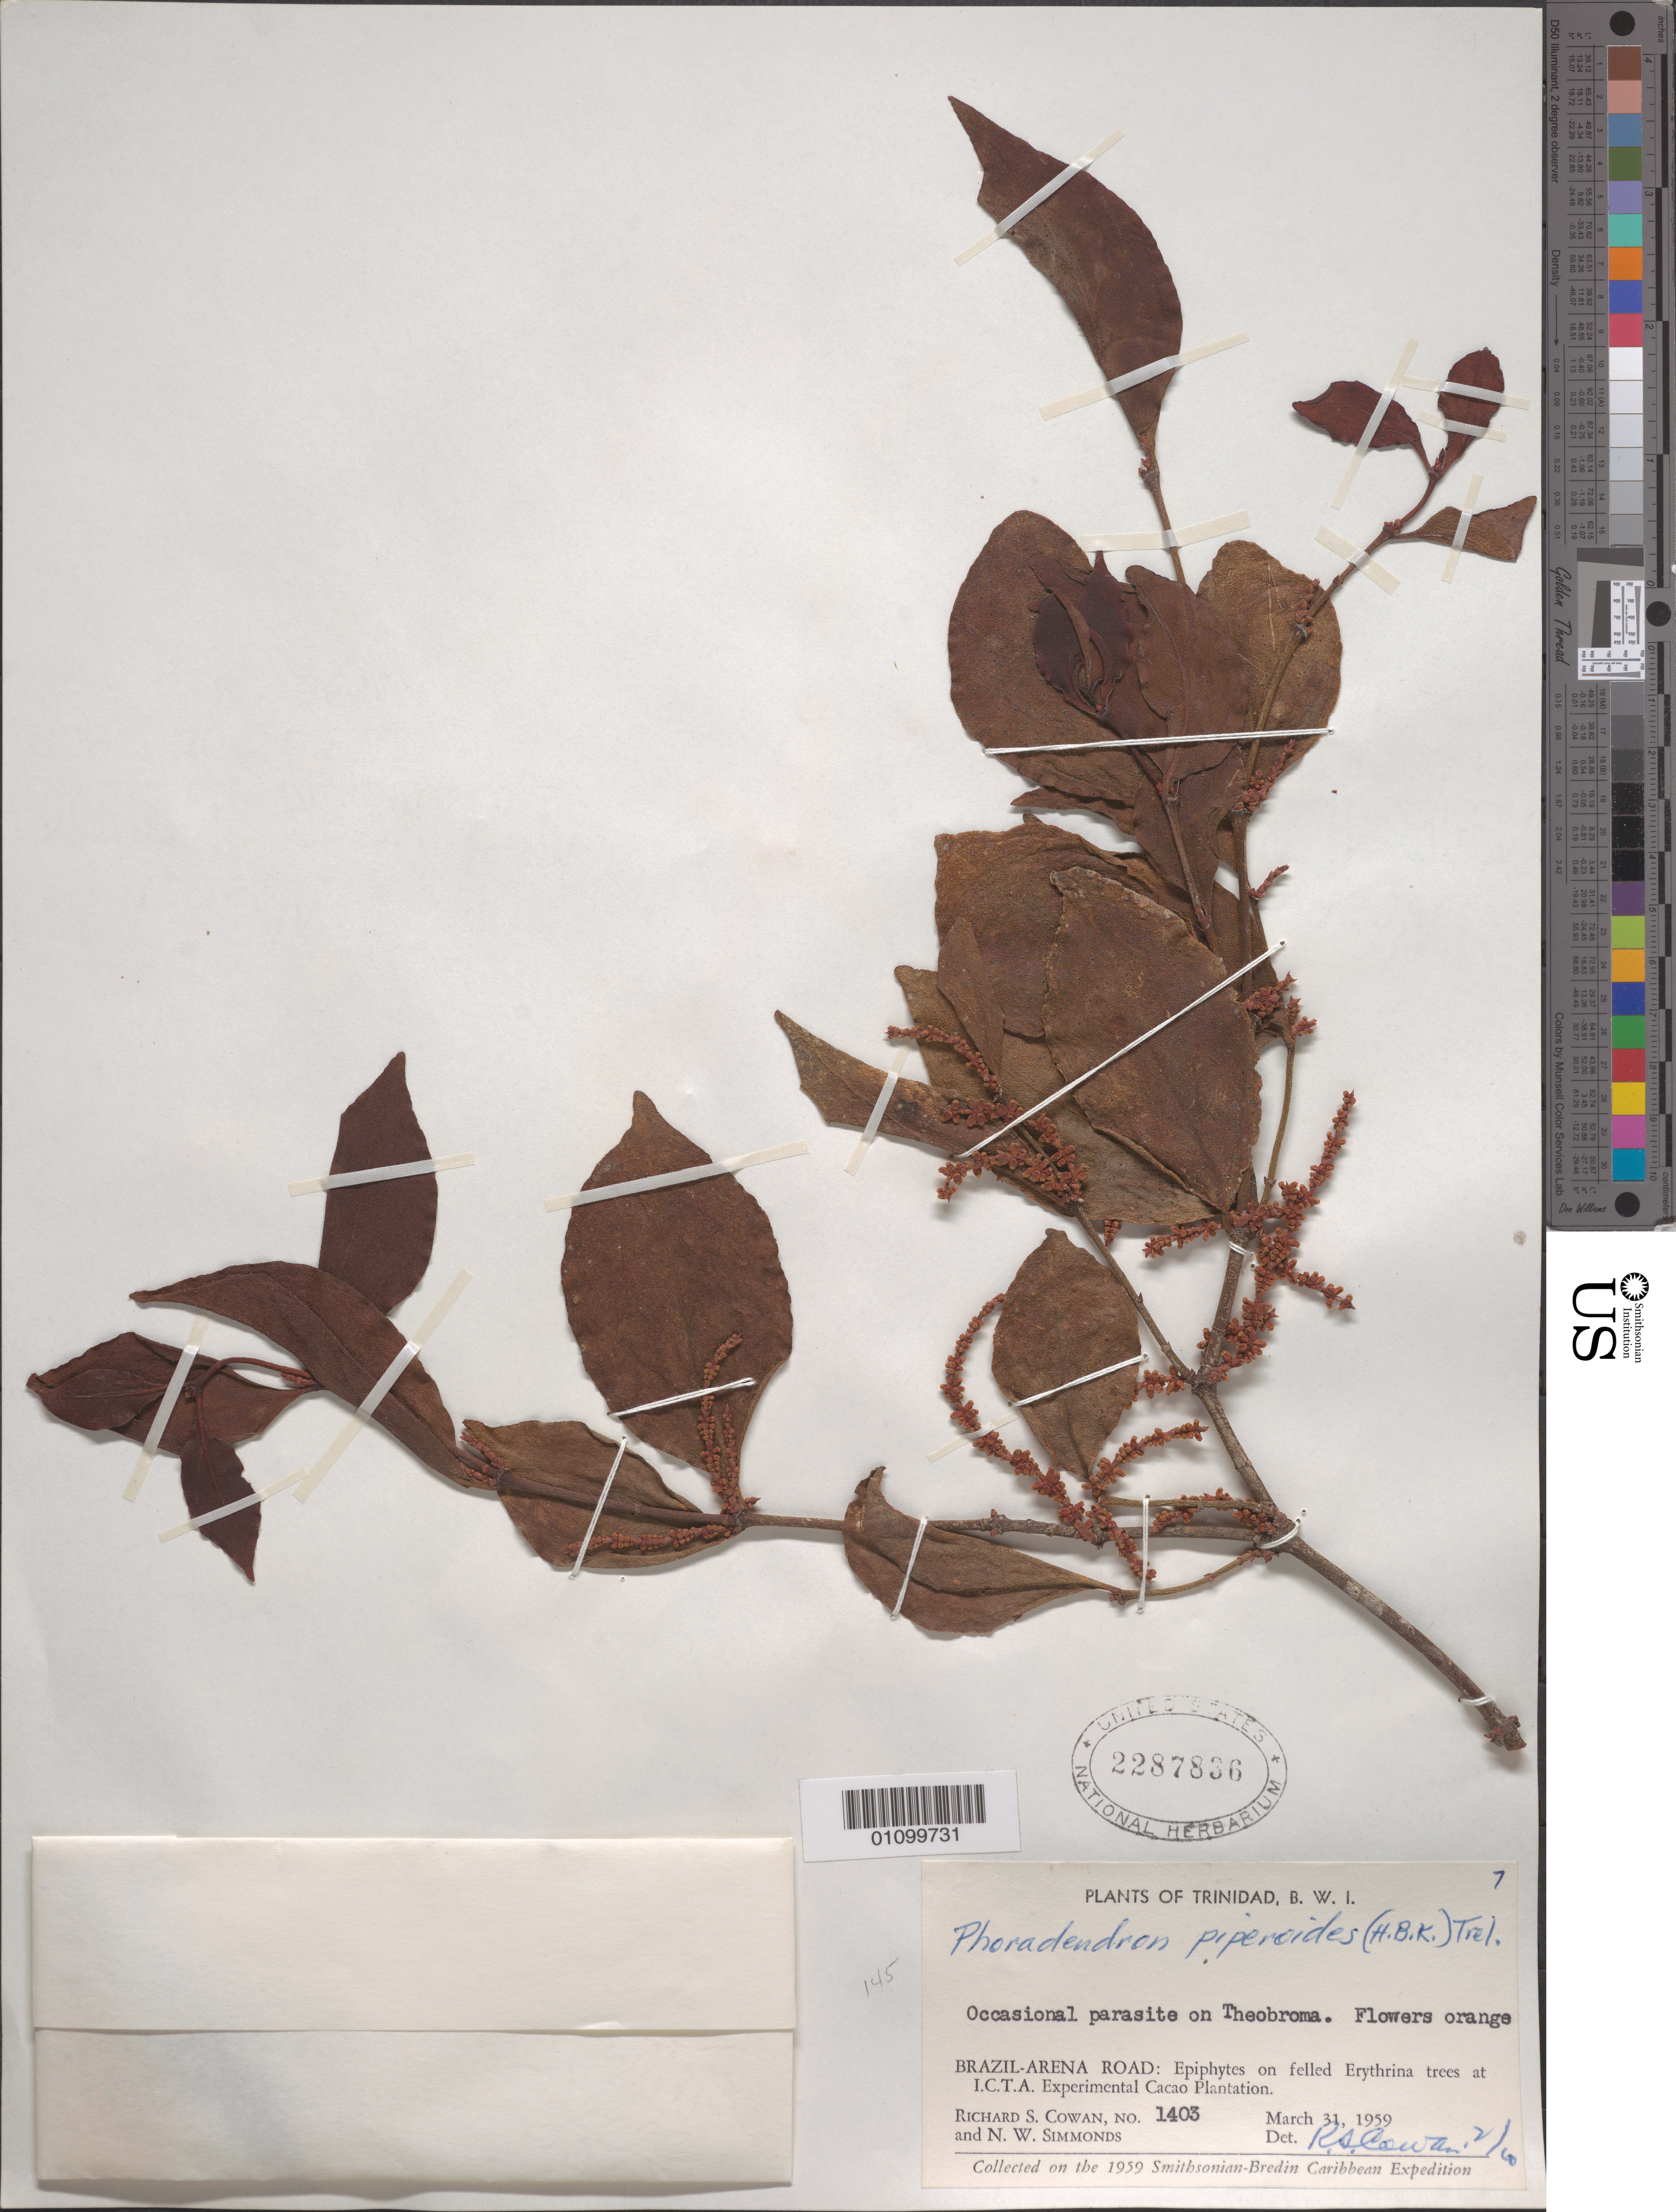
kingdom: Plantae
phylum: Tracheophyta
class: Magnoliopsida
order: Santalales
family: Viscaceae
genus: Phoradendron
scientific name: Phoradendron piperoides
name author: (Kunth) Trel.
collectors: R. S. Cowan & N. W. Simmonds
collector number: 1403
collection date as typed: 31 Mar 1959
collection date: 1959-03-31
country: Trinidad and Tobago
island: Trinidad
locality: Brazil-Arena Road: Epiphytes on felled Erythrina trees at I.C.T.A. Experimental Cacao Plantation.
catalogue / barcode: US 2287836